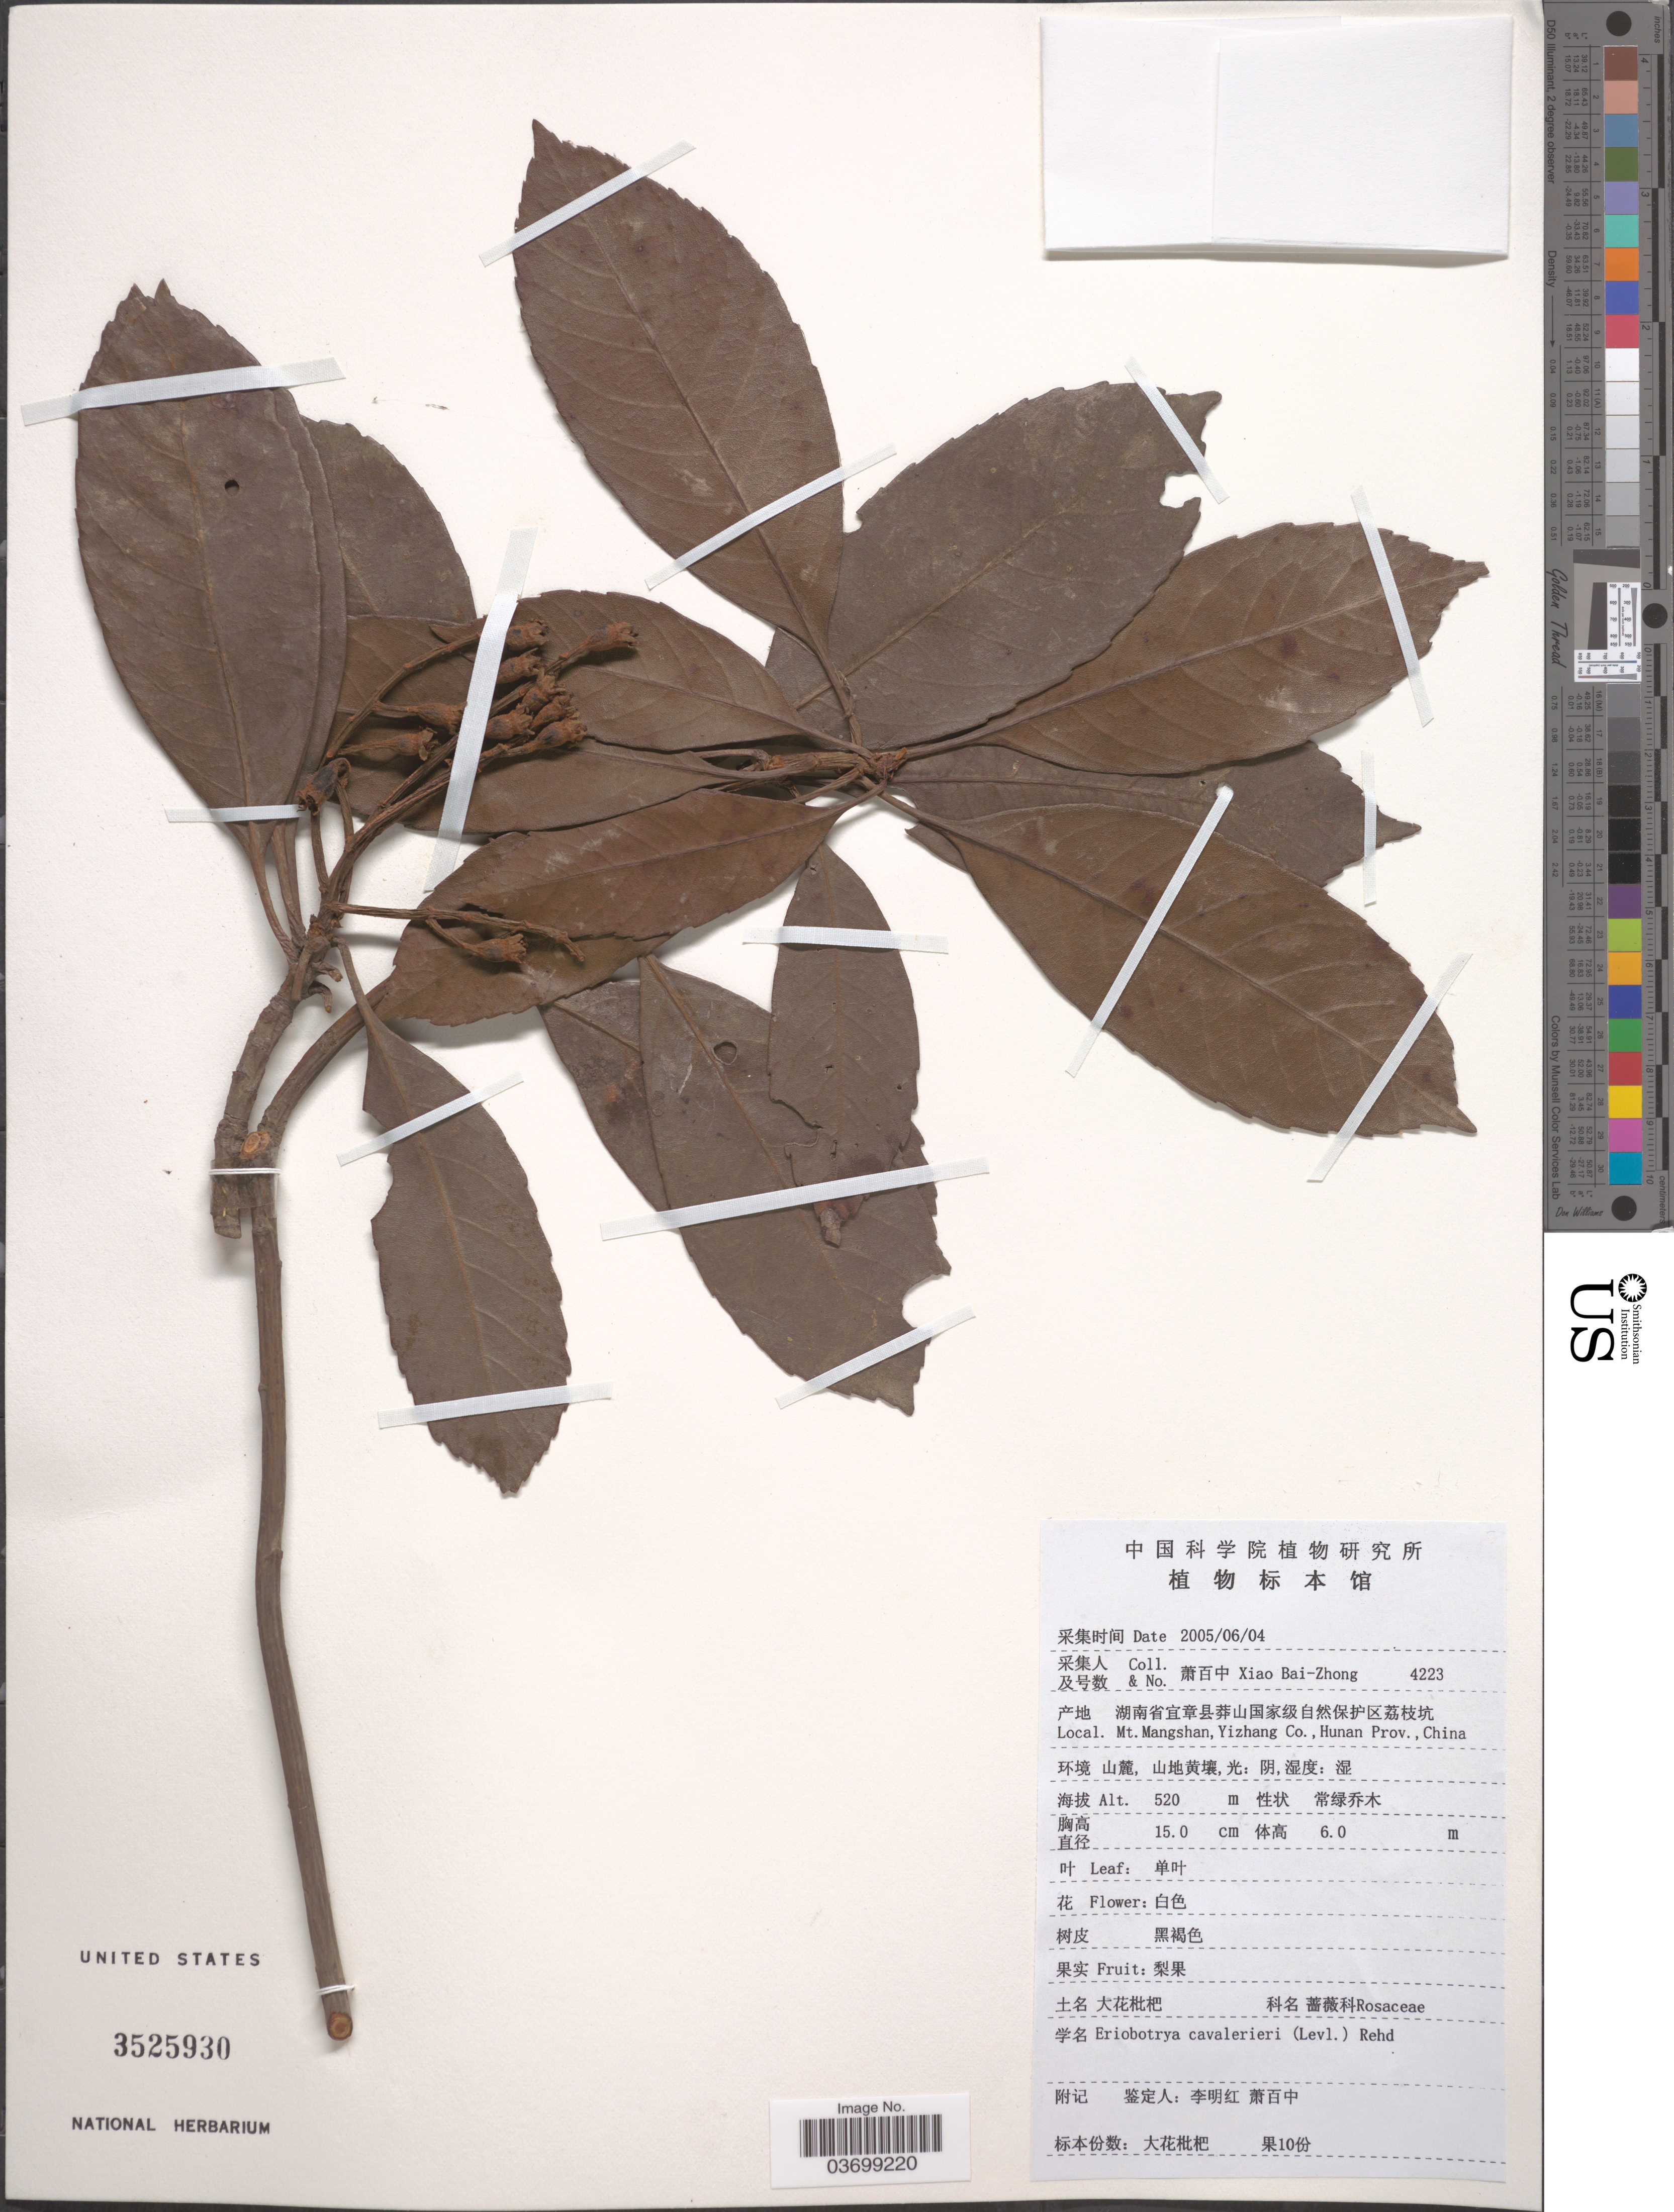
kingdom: Plantae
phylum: Tracheophyta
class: Magnoliopsida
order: Rosales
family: Rosaceae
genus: Rhaphiolepis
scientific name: Rhaphiolepis cavaleriei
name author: (H. Lév.) B.B. Liu & J. Wen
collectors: B. Z. Xiao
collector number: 4223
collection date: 2005-06-04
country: China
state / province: Hunan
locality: Mt. Mangshan, Yizhang Co.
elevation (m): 520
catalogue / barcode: US 3525930